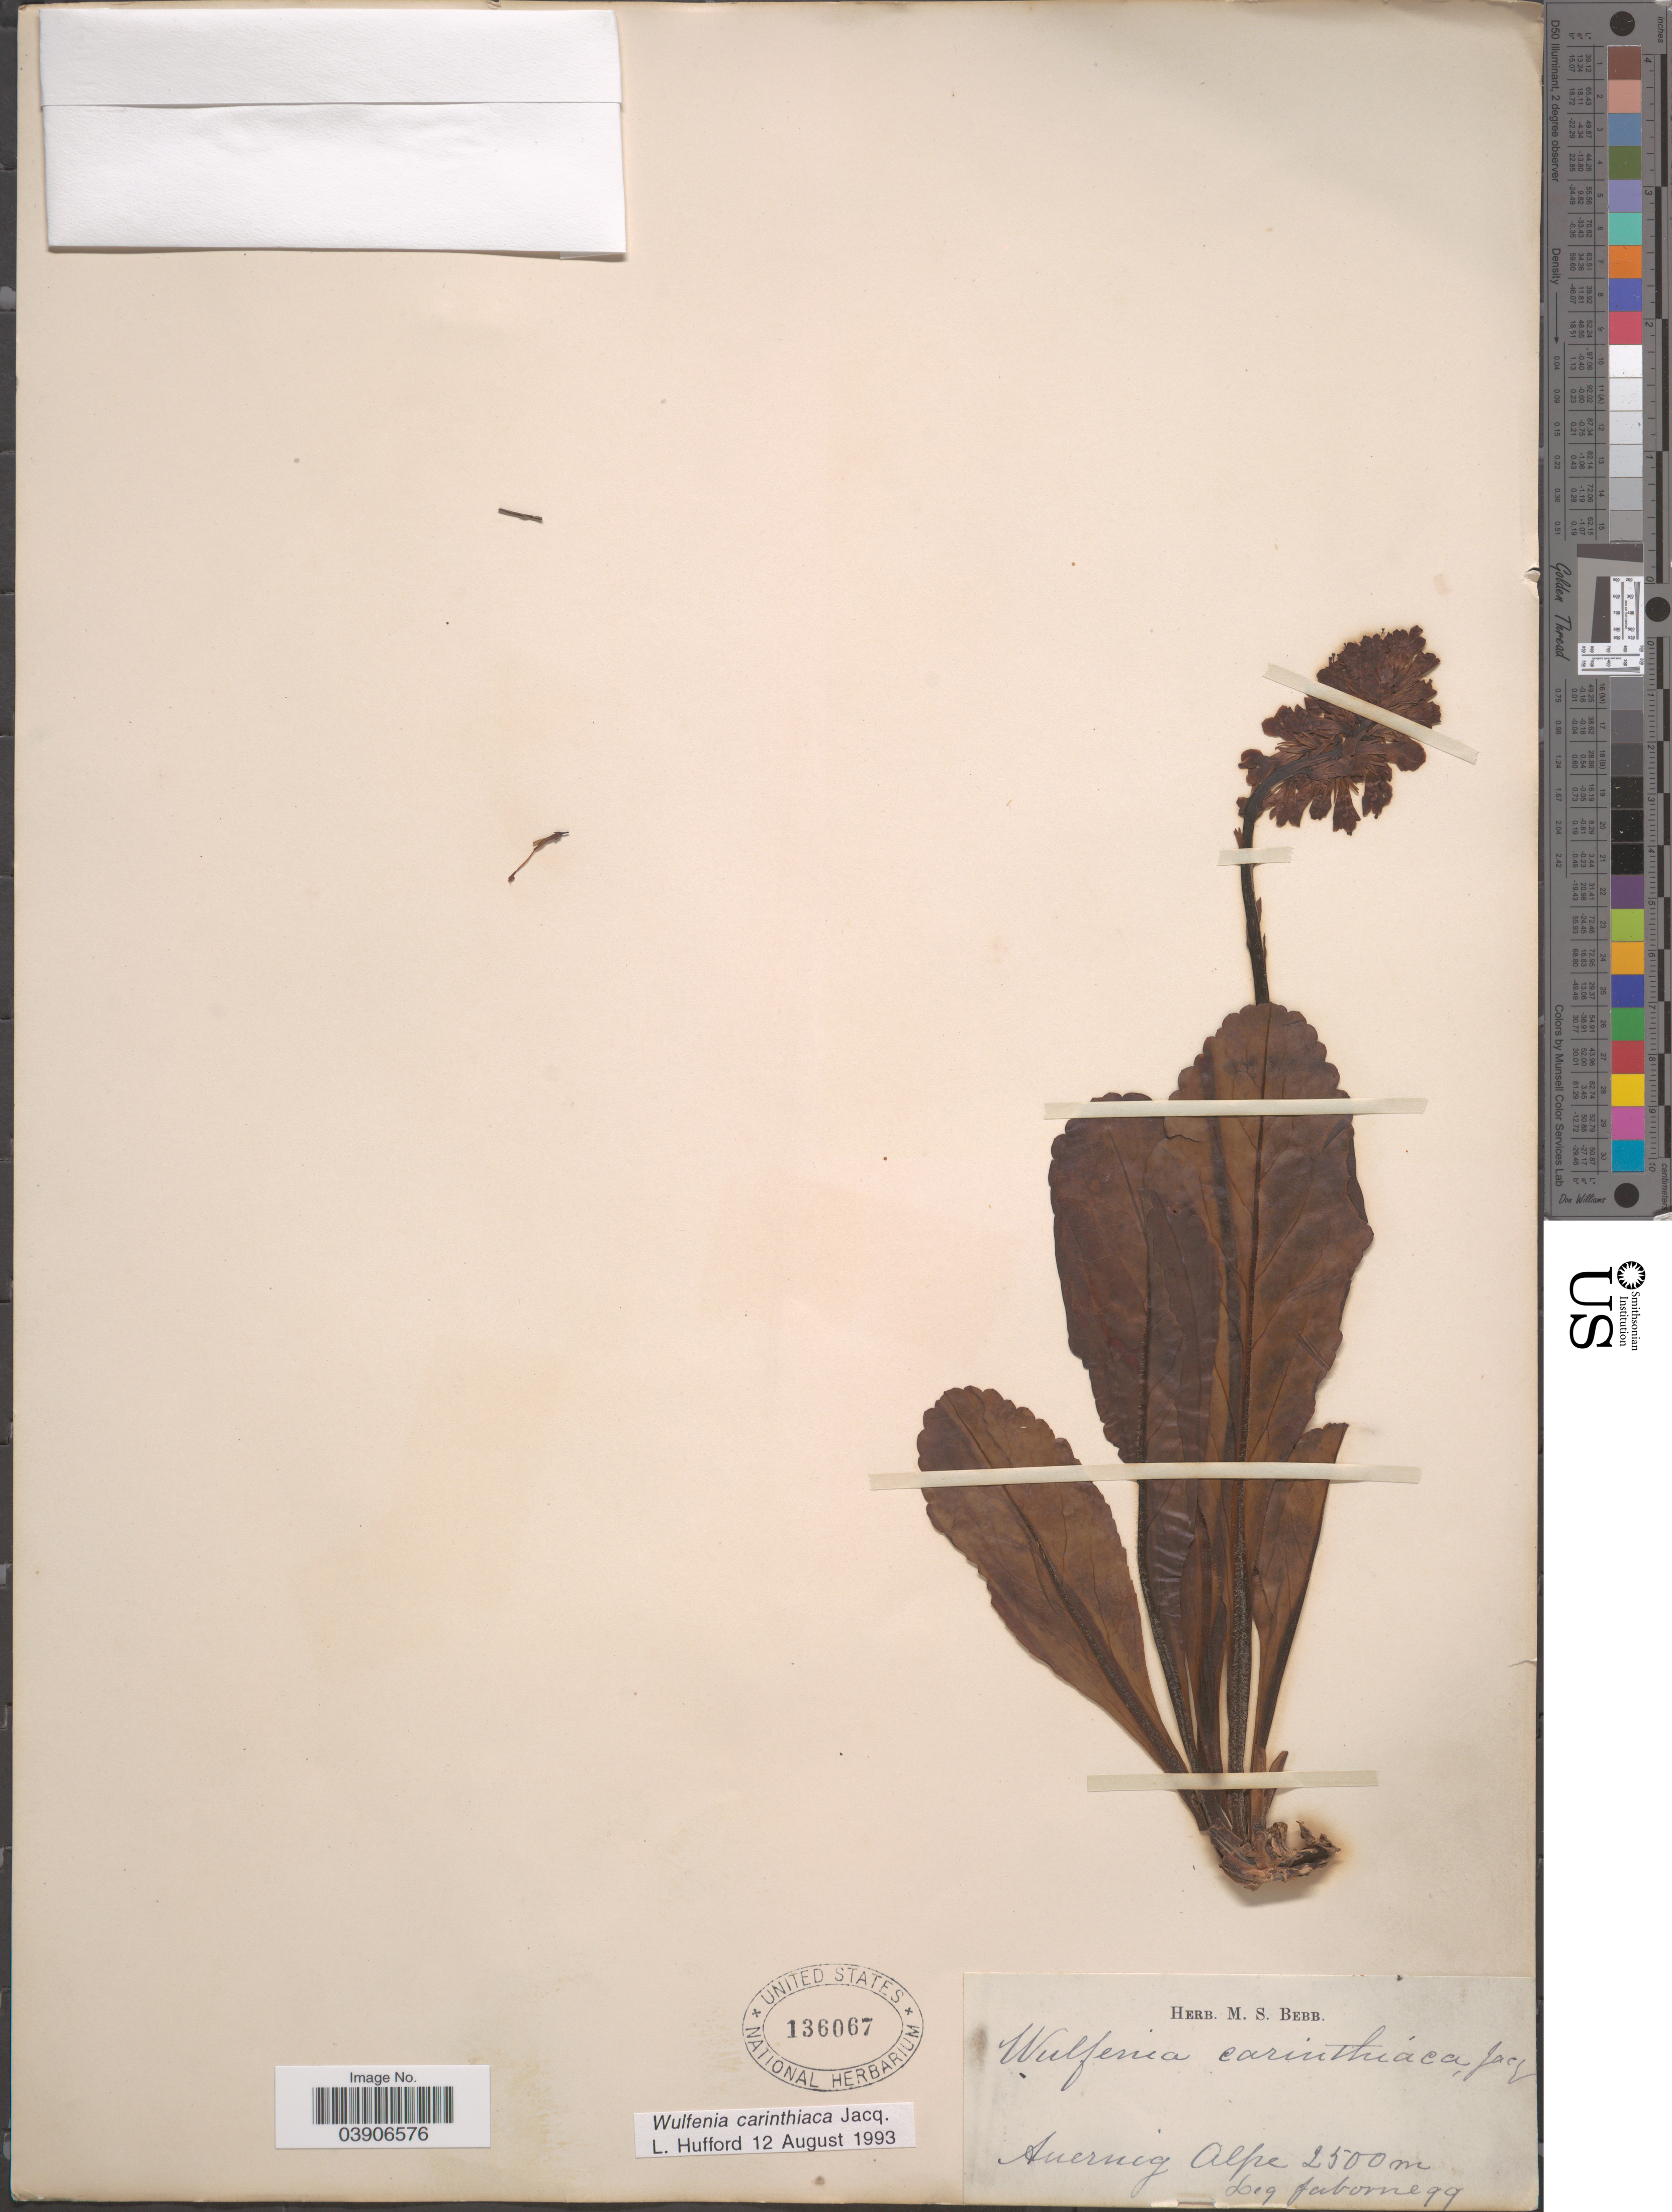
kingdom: Plantae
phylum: Tracheophyta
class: Magnoliopsida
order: Lamiales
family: Plantaginaceae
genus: Wulfenia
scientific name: Wulfenia carinthiaca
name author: Jacq.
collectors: Jabornegg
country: Austria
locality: Auernig Alpe.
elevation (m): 2500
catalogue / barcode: US 136067